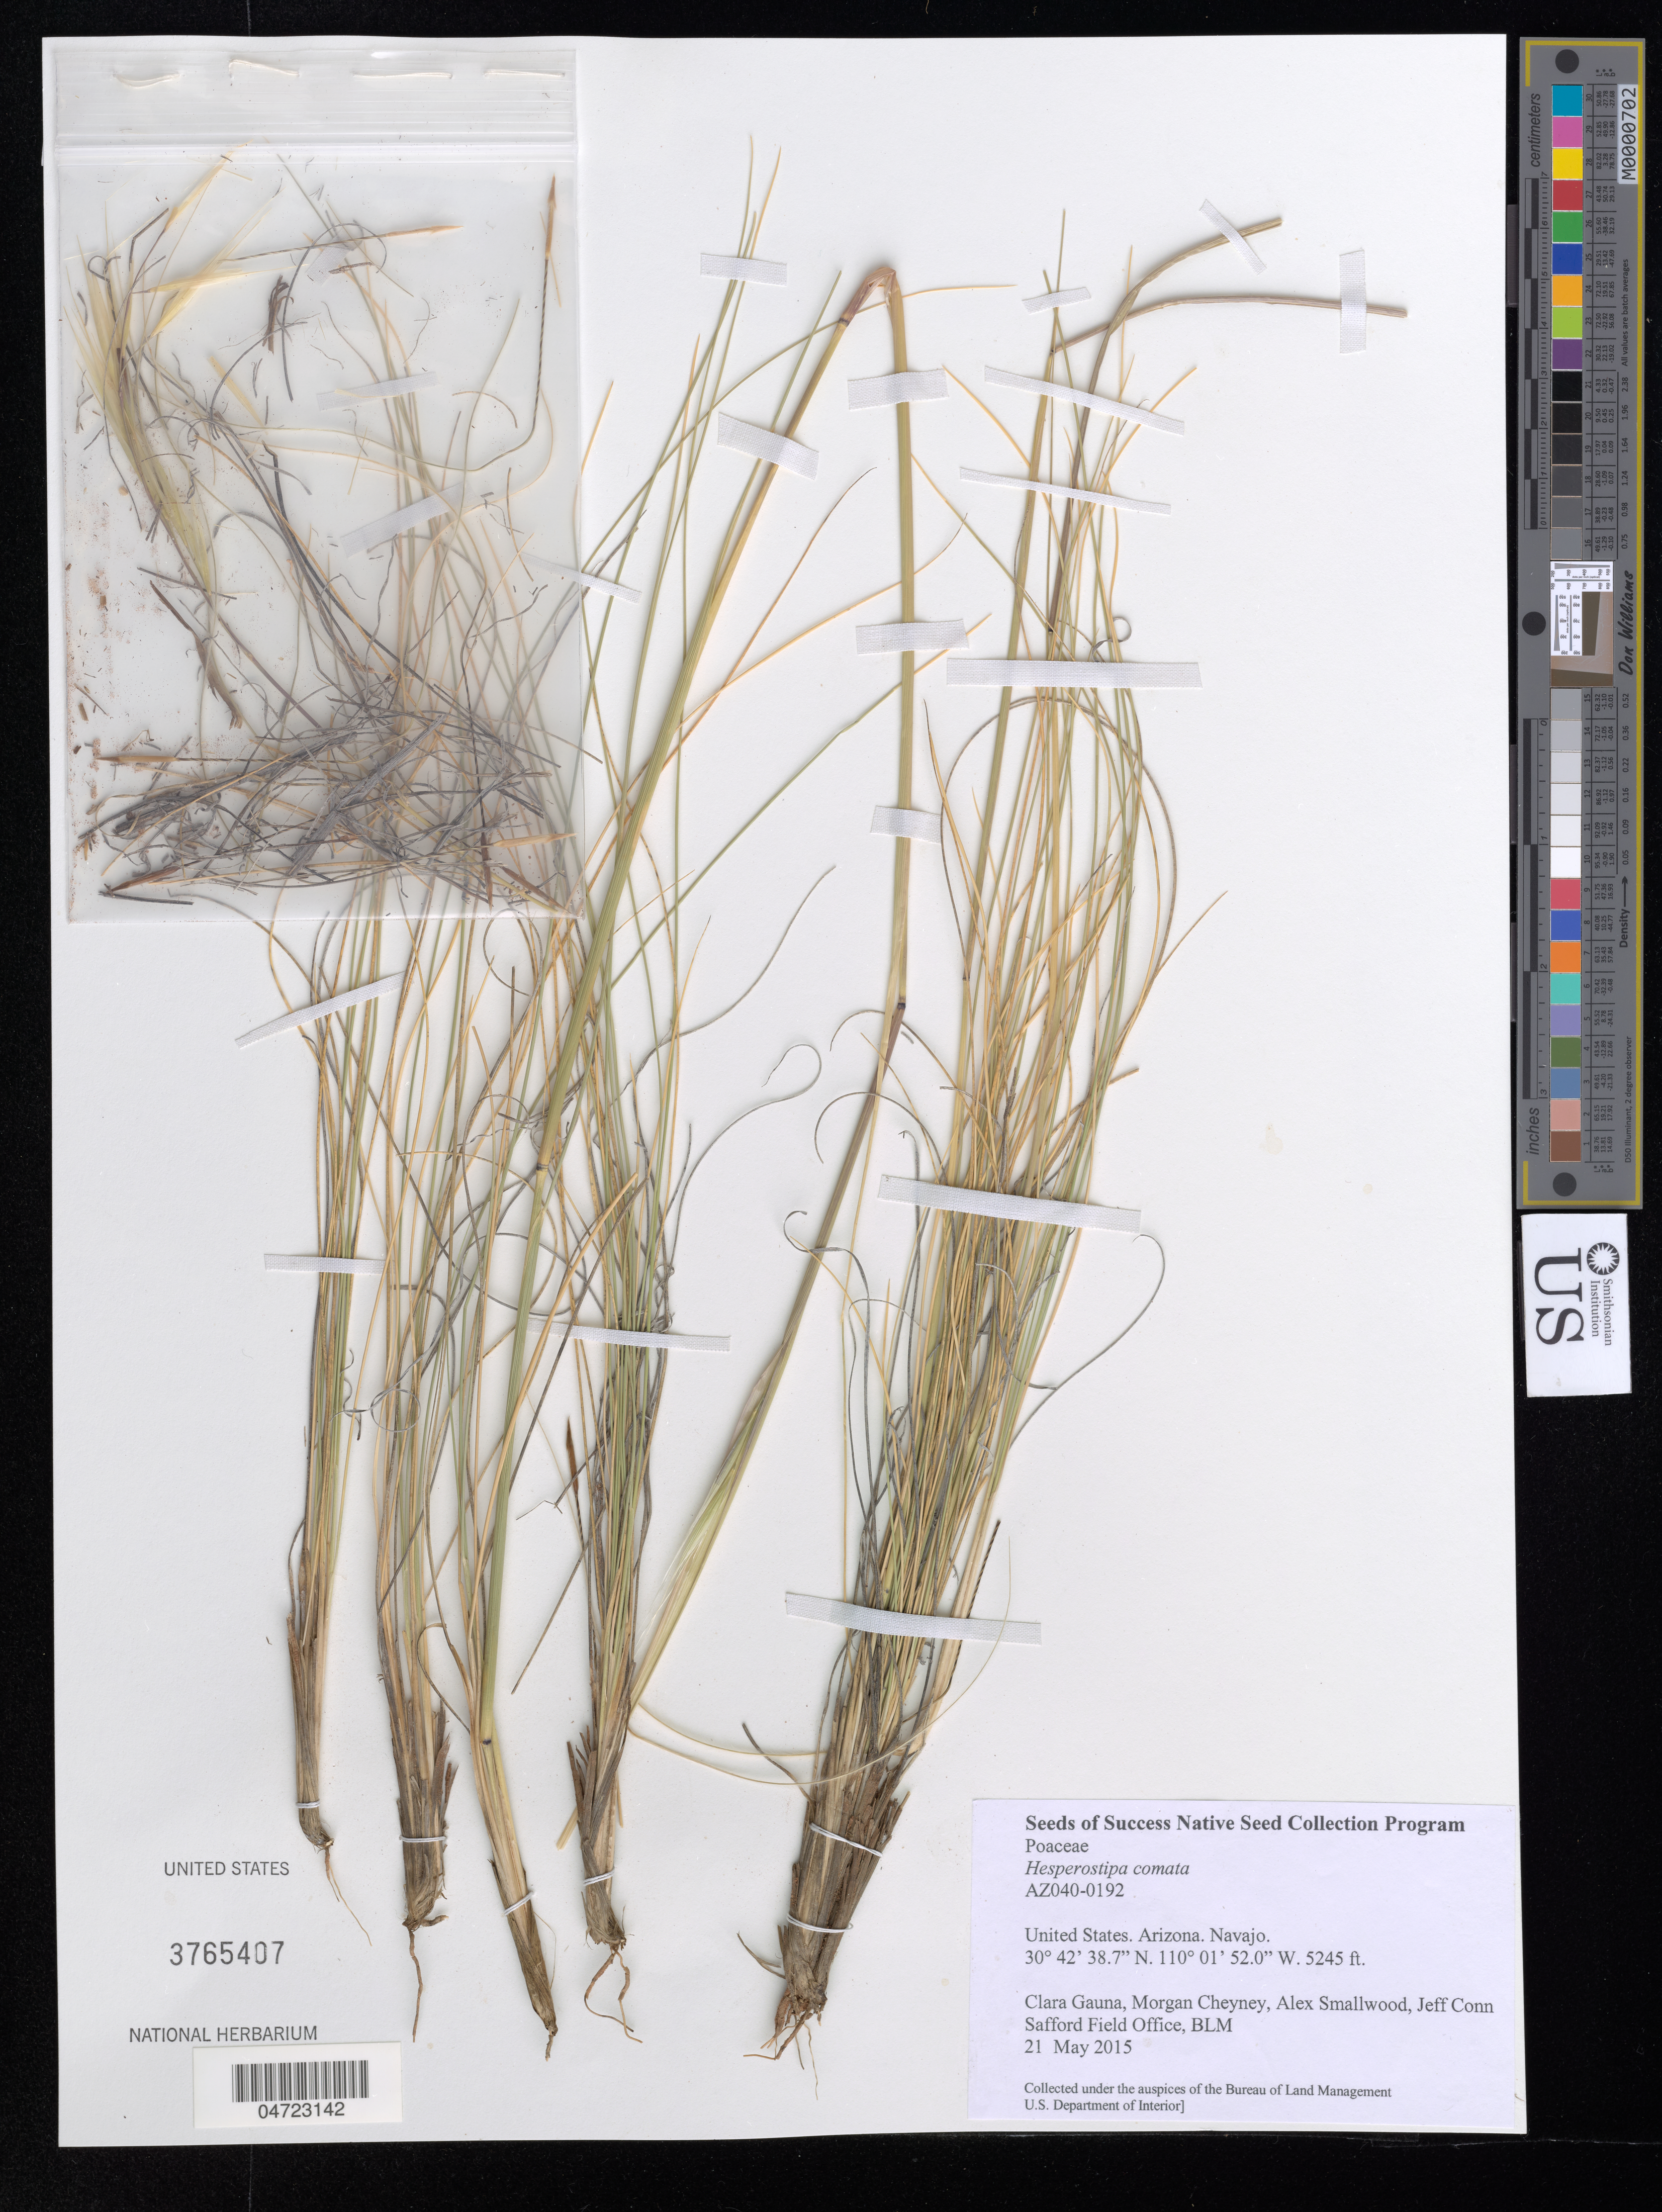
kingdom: Plantae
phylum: Tracheophyta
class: Liliopsida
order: Poales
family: Poaceae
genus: Hesperostipa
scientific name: Hesperostipa comata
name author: (Trin. & Rupr.) Barkworth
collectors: C. Gauna, M. Cheyne, A. Smallwood & J. Conn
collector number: AZ040-0192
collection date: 2015-05-21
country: United States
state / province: Arizona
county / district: Navajo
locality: Navajo.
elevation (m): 1599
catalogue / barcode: US 3765407